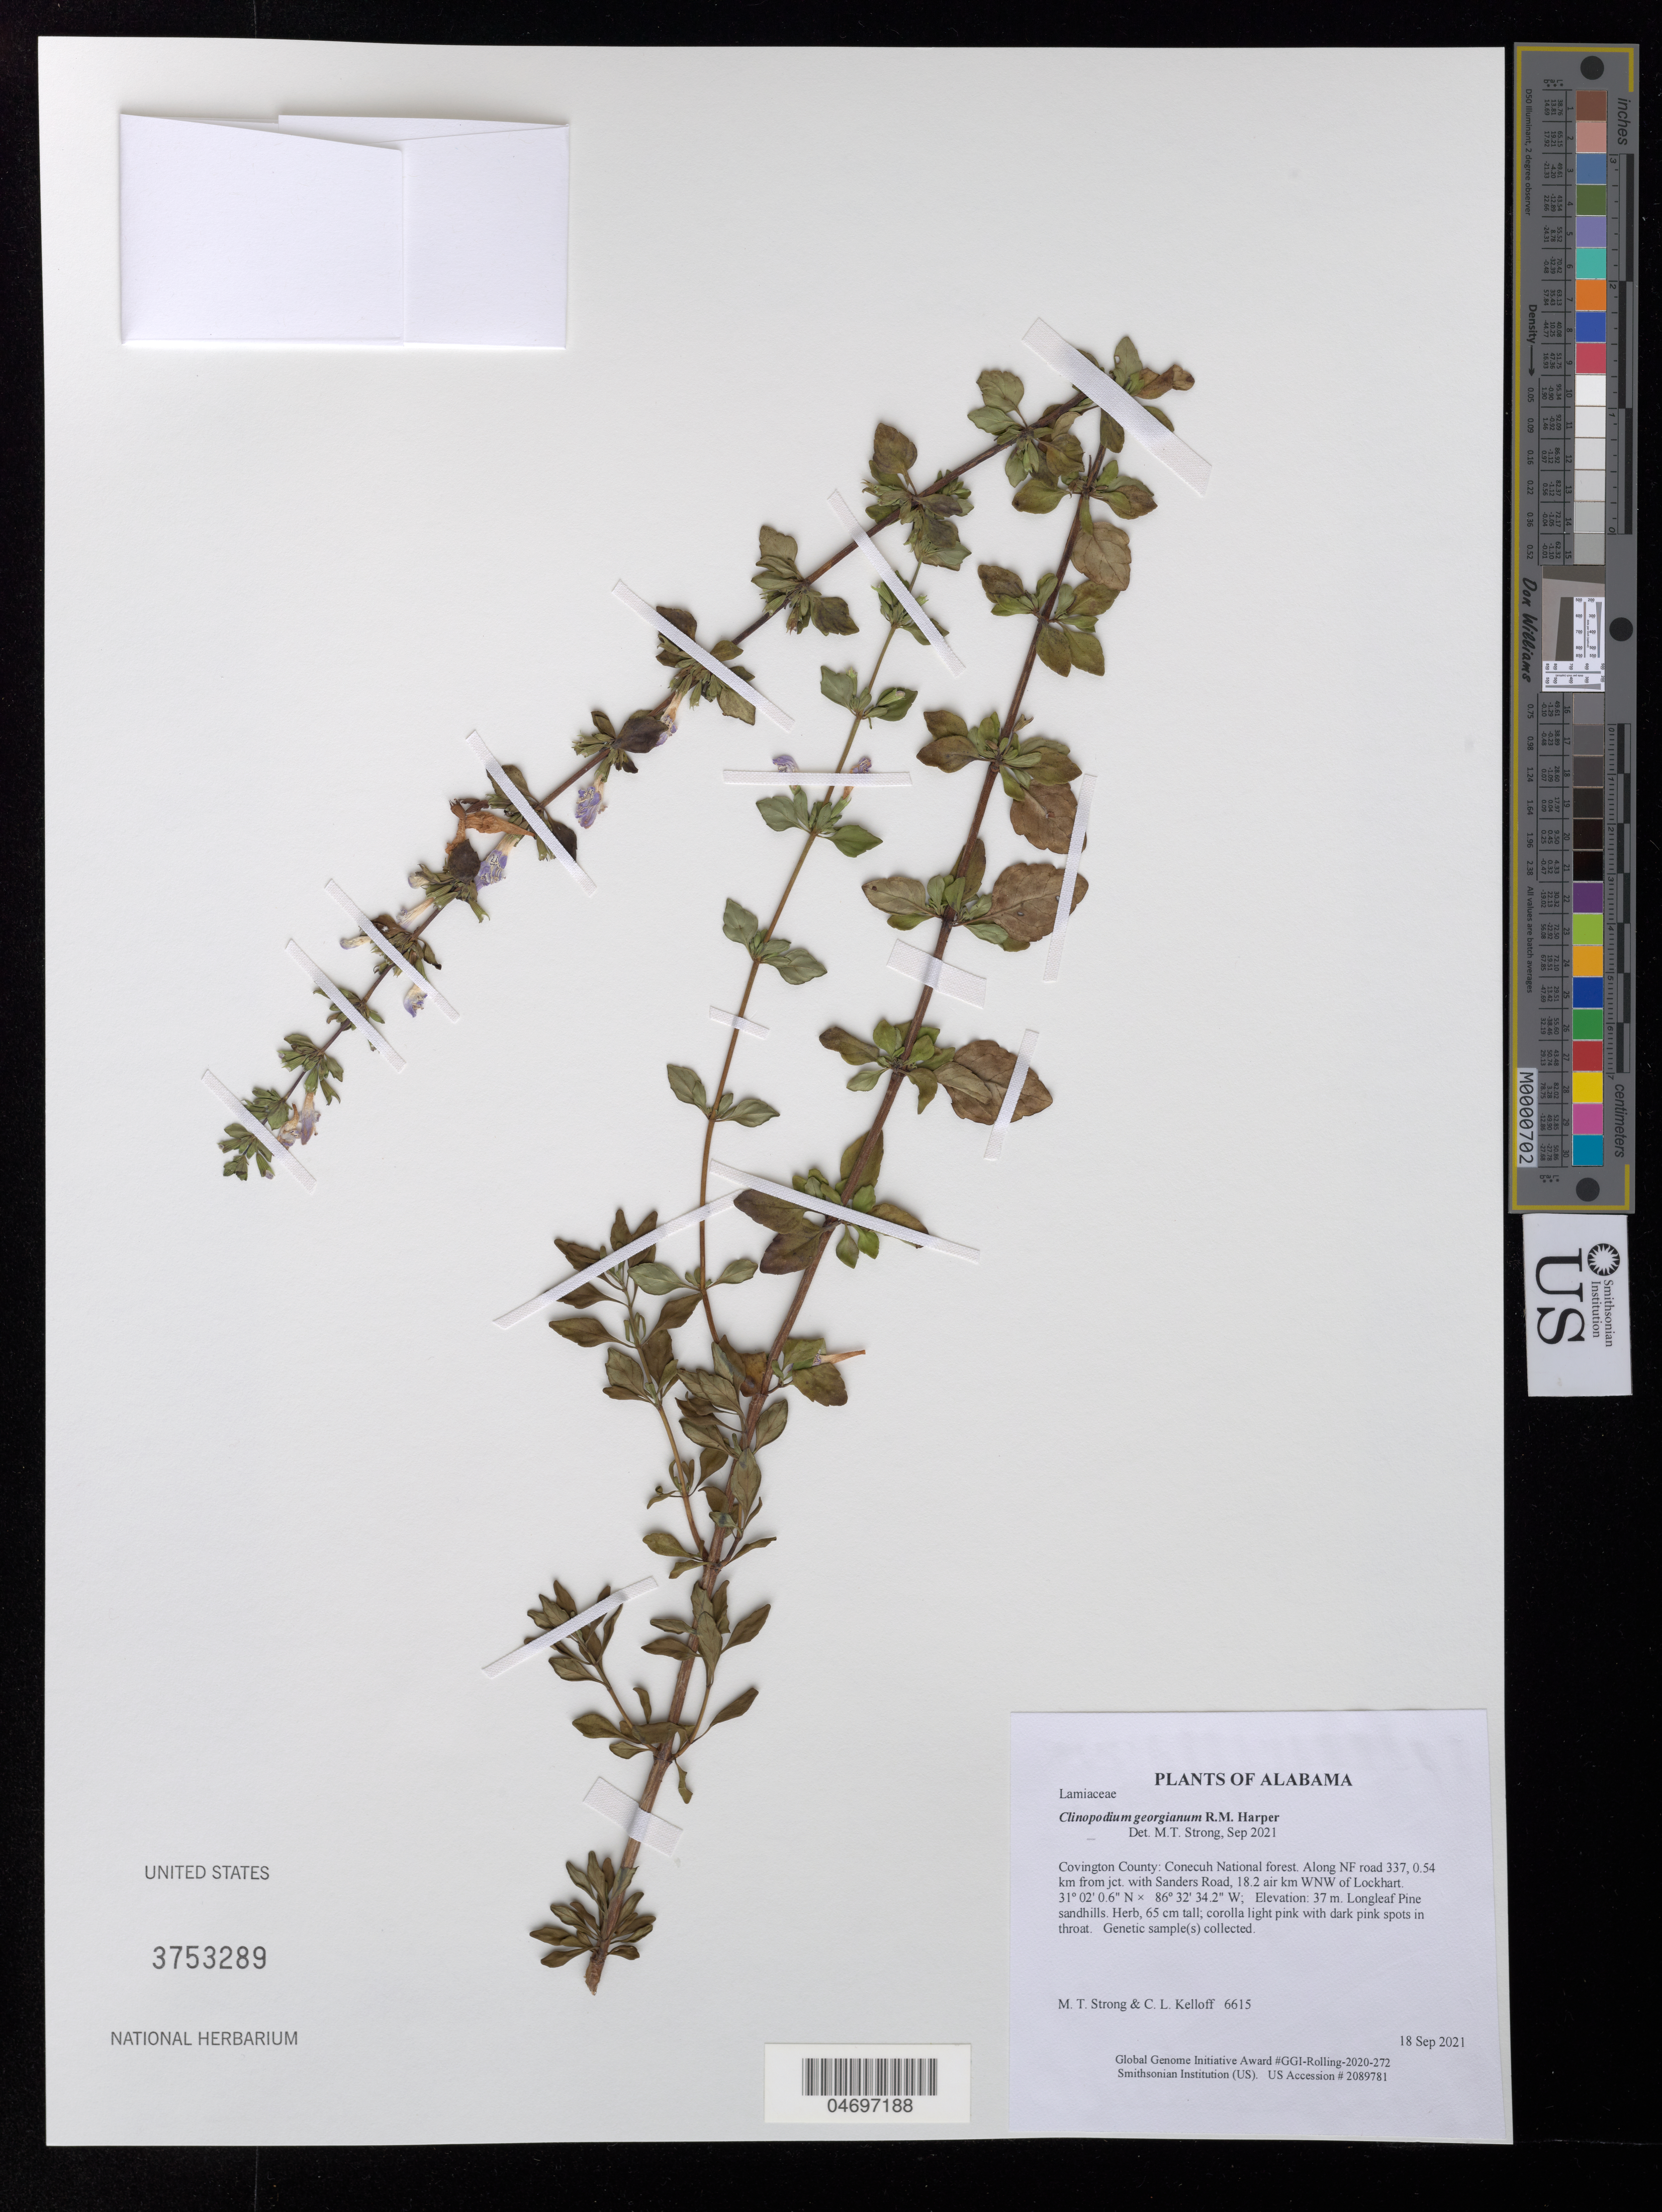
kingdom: Plantae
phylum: Tracheophyta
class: Magnoliopsida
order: Lamiales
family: Lamiaceae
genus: Clinopodium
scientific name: Clinopodium georgianum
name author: R.M. Harper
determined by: Strong, Mark T.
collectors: M. T. Strong & C. L. Kelloff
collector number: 6615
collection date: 2021-09-18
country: United States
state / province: Alabama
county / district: Covington County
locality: Conecuh National forest. Along NF road 337, 0.54 km from jct. with Sanders Road, 18.2 air km WNW of Lockhart.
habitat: Longleaf Pine sandhills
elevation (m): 37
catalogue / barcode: US 3753289